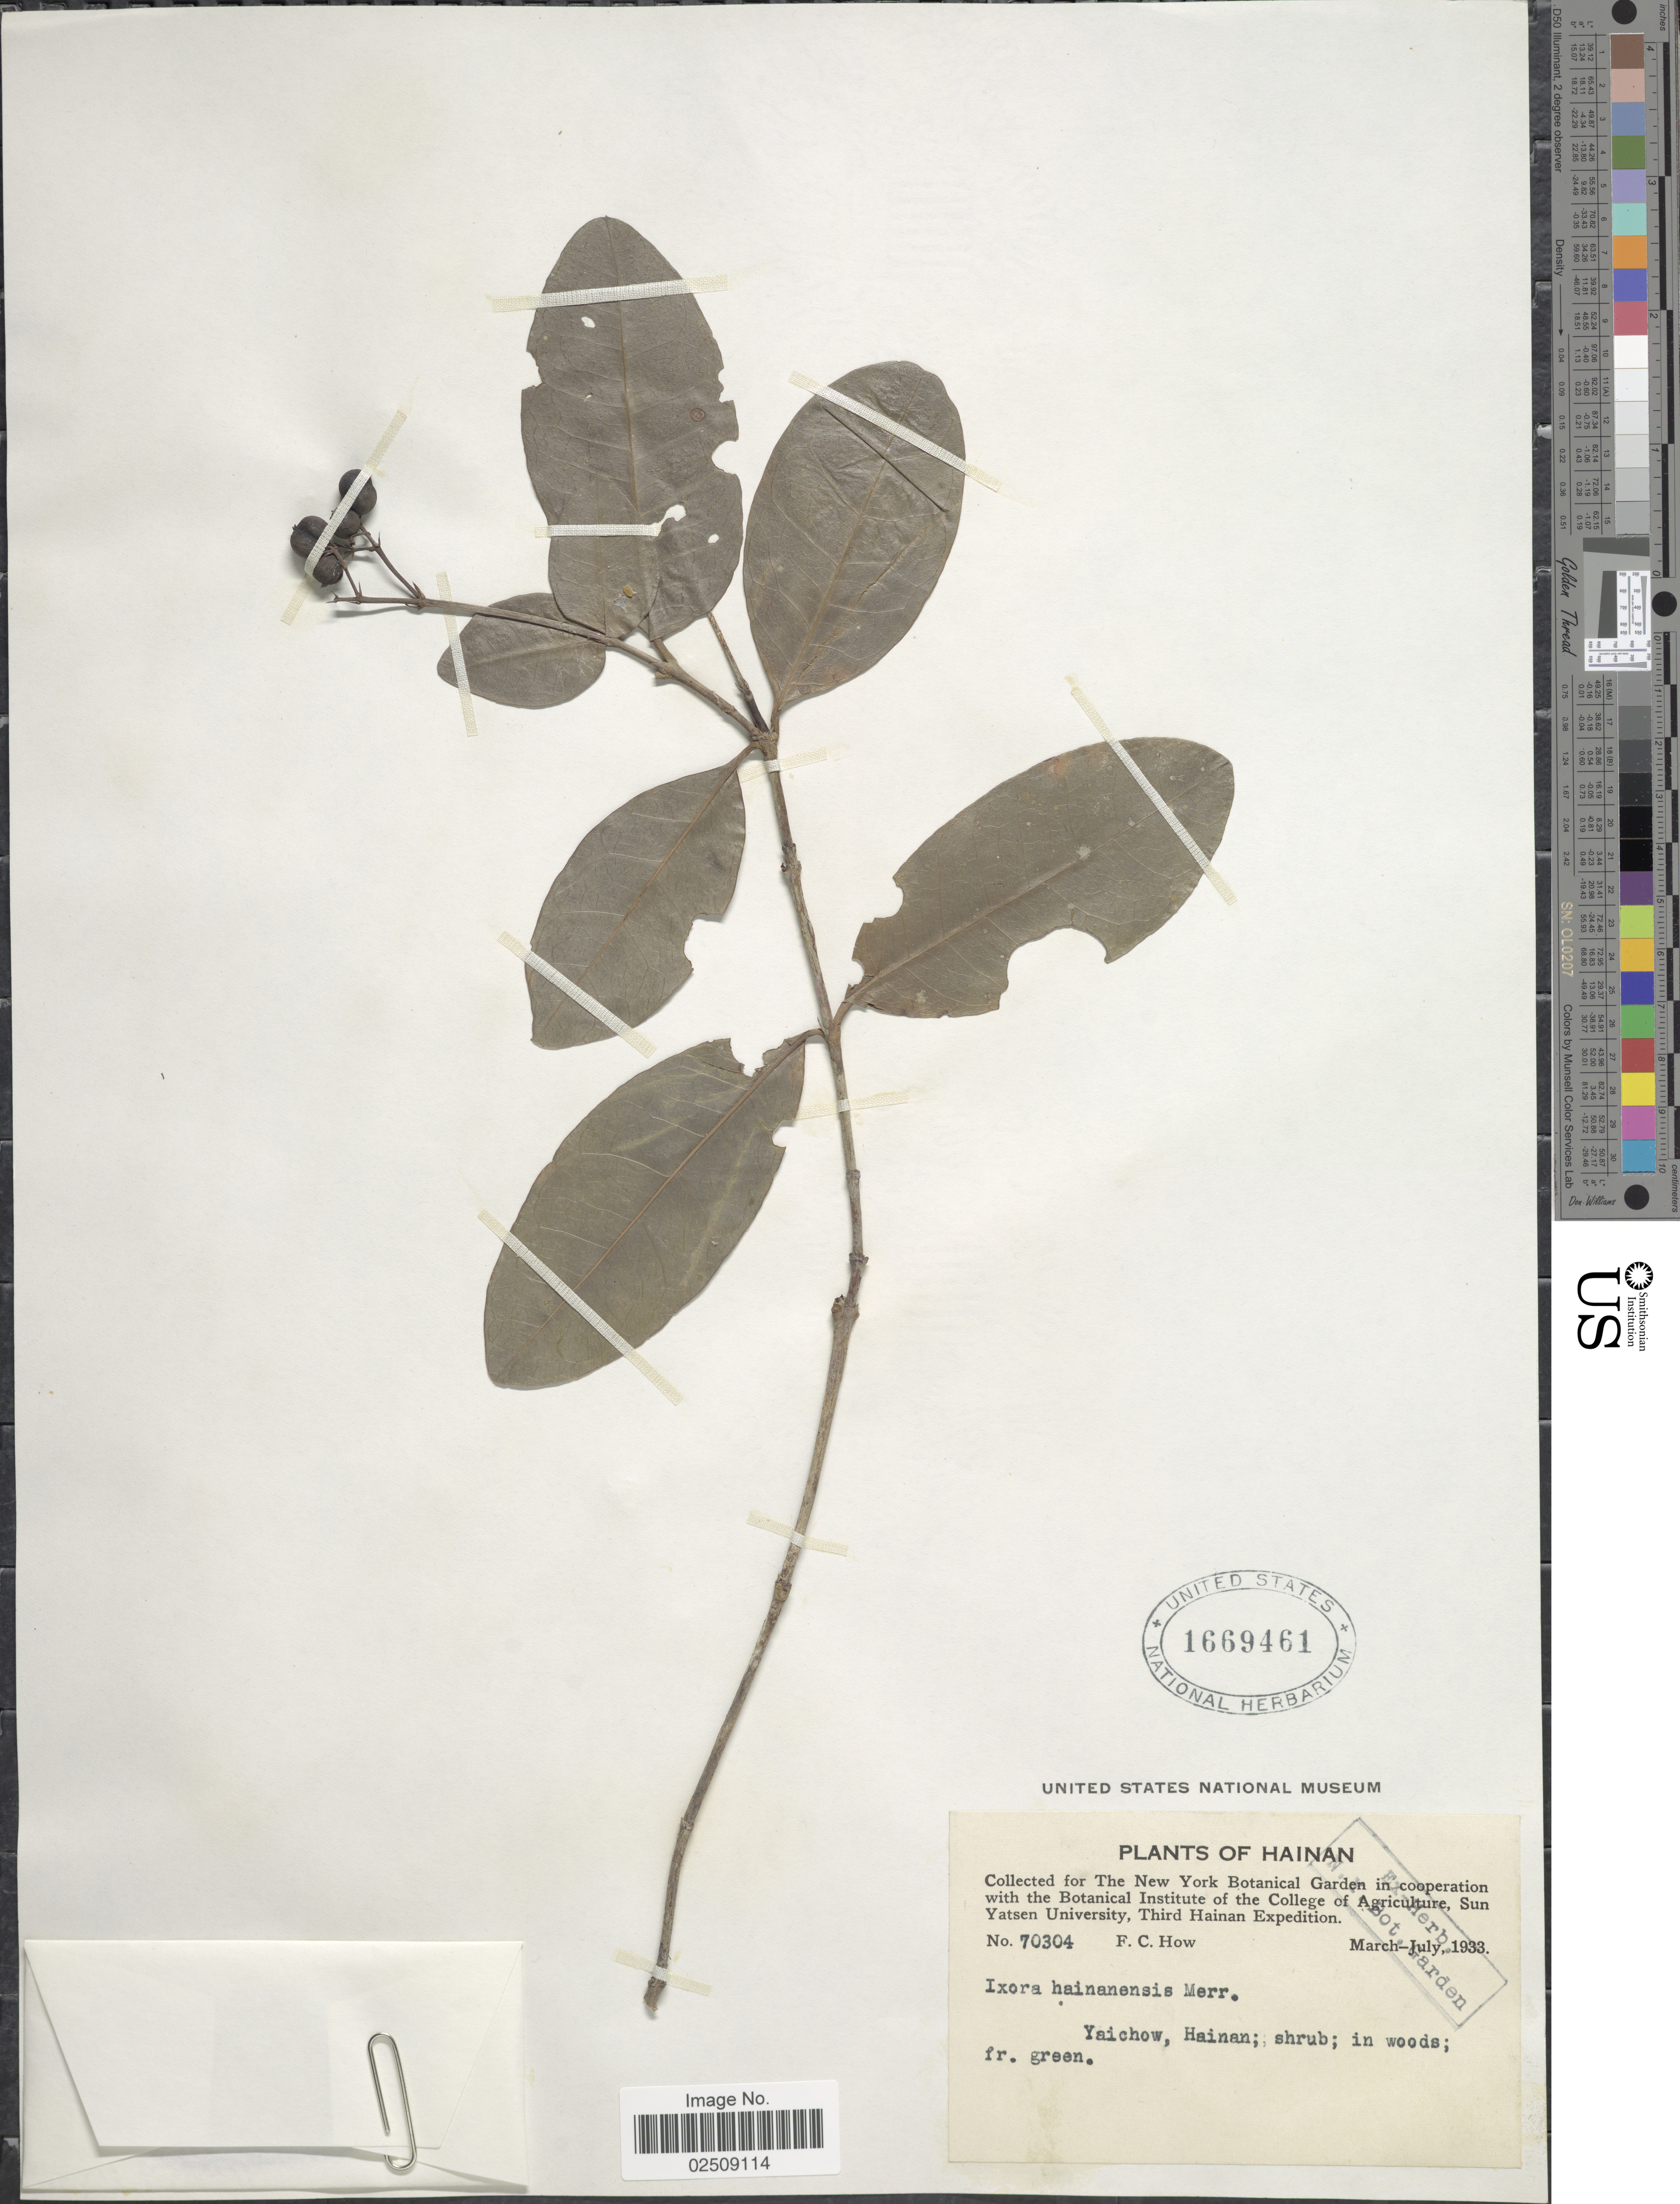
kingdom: Plantae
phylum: Tracheophyta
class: Magnoliopsida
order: Gentianales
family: Rubiaceae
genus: Ixora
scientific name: Ixora hainanensis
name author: Merr.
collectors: F. C. How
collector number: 70304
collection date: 1933-03/1933-07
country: China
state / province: Hainan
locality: Yaichow,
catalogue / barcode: US 1669461